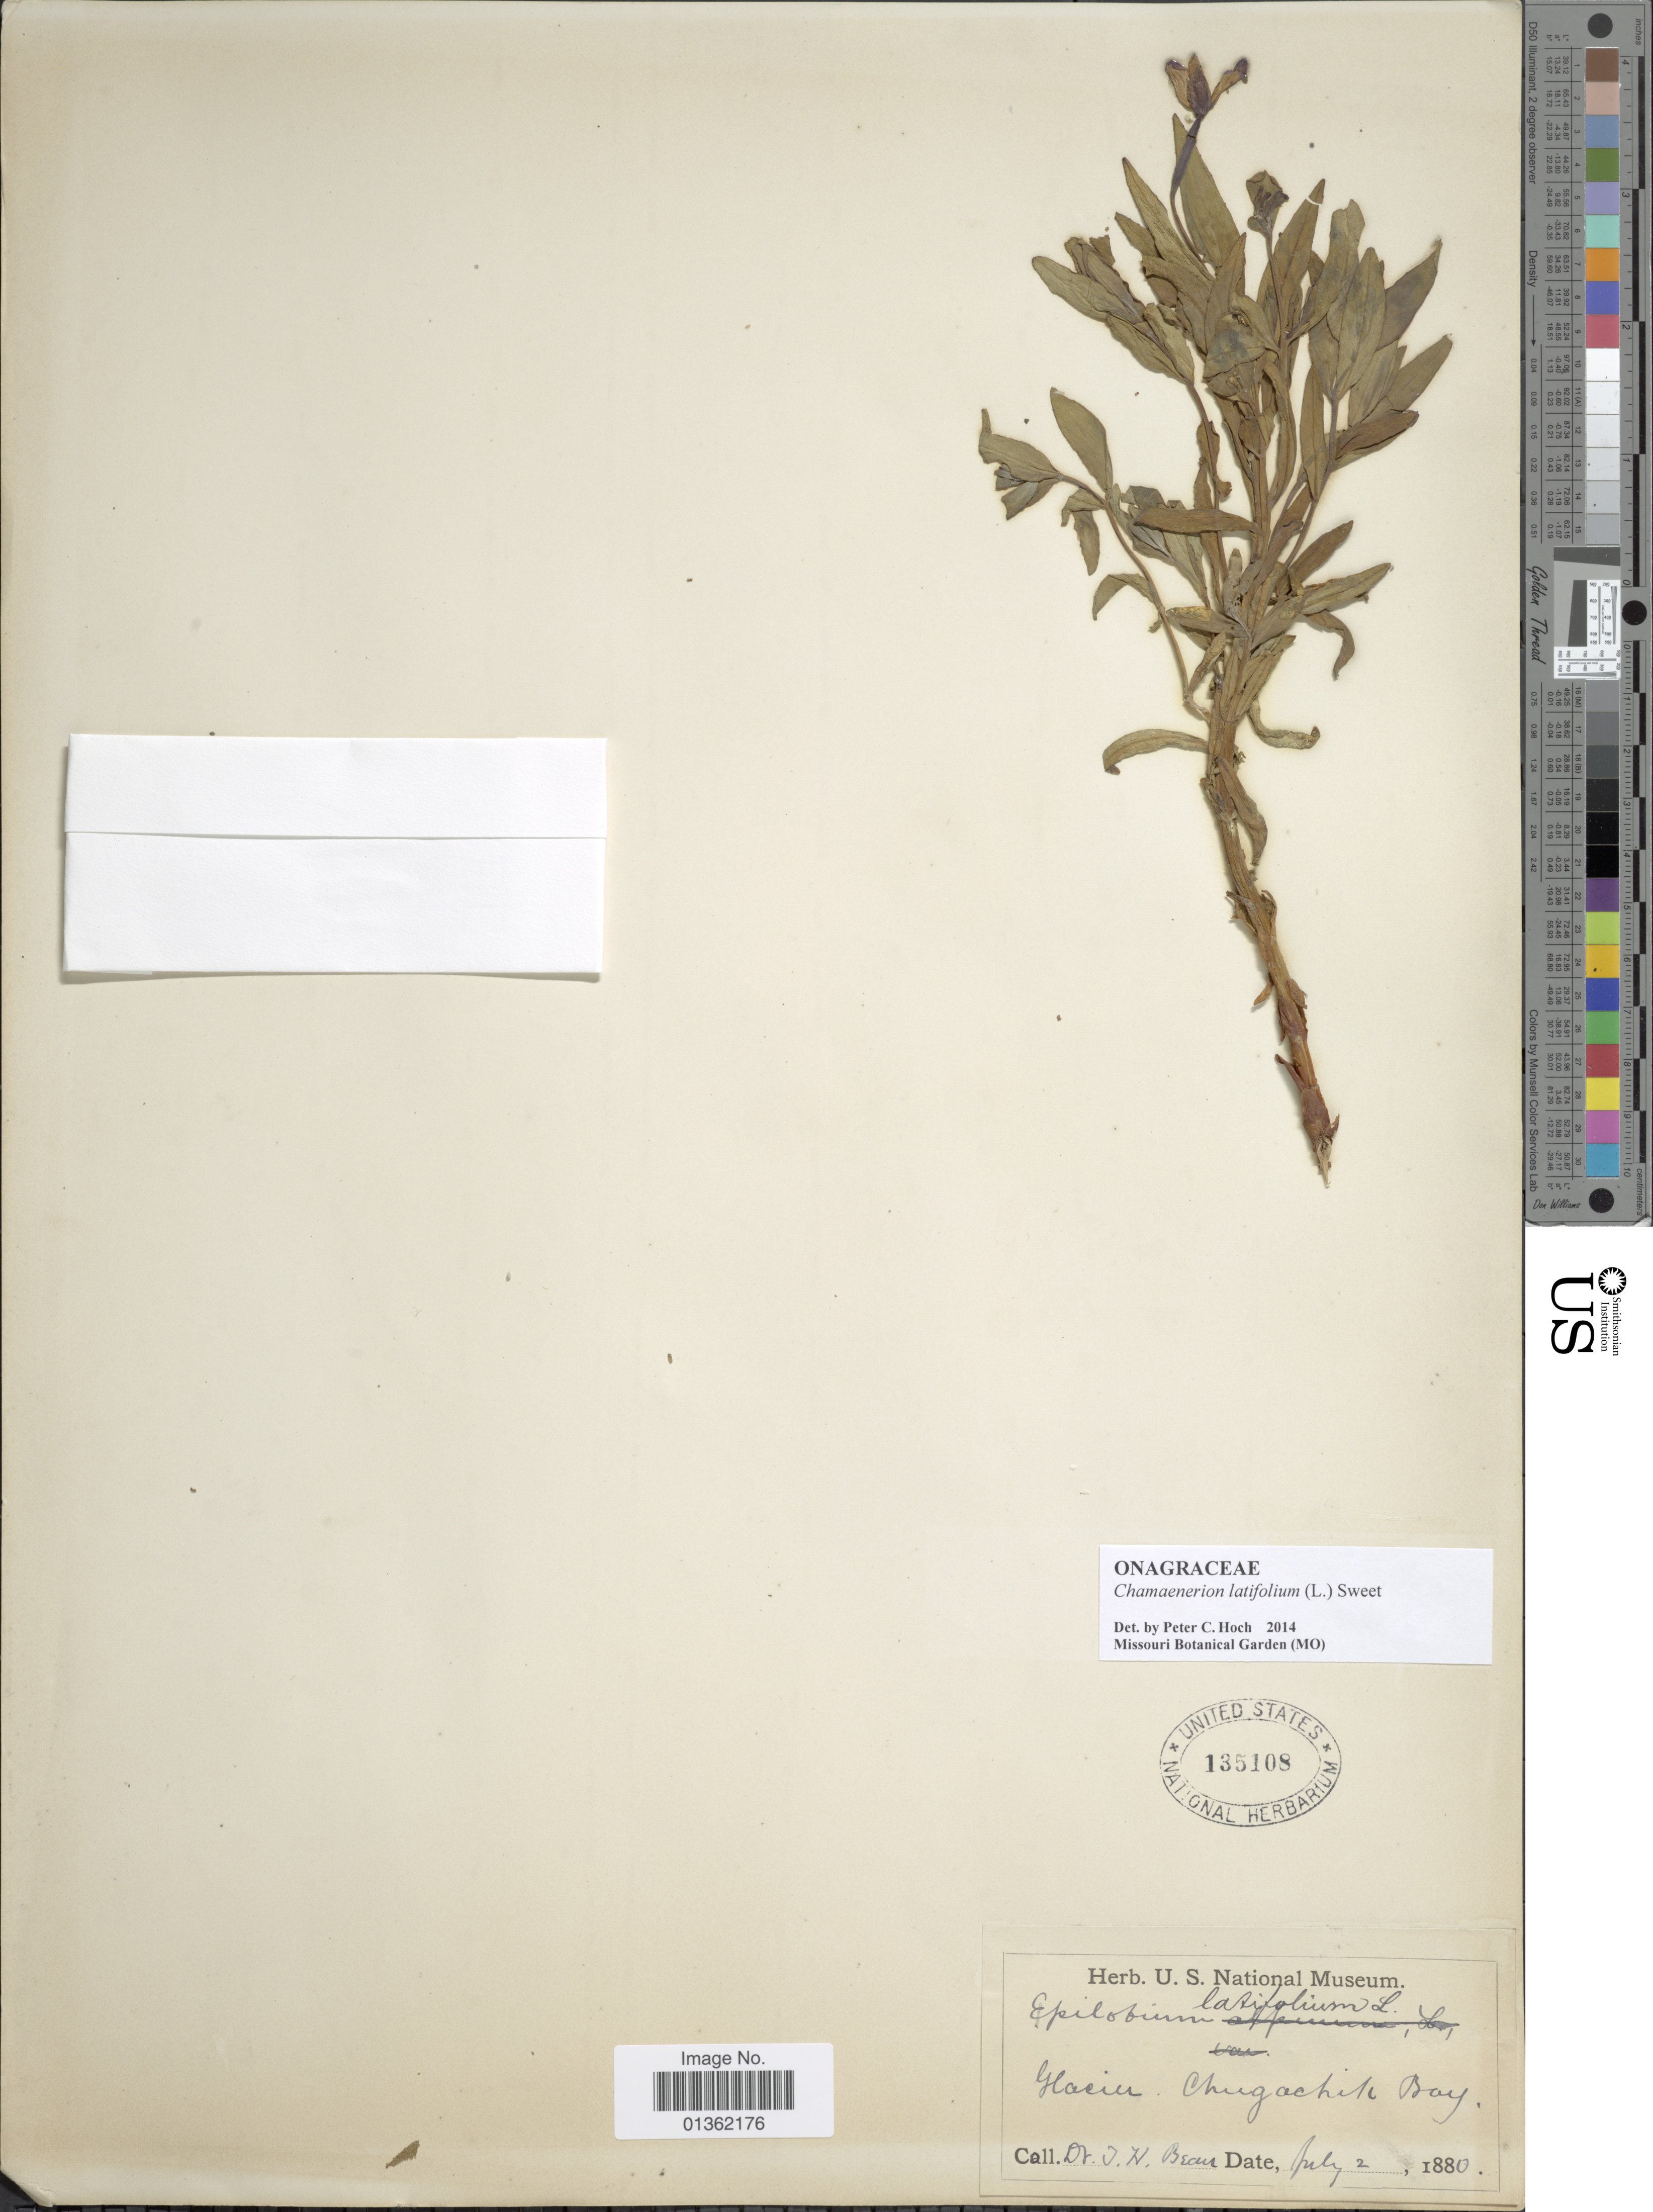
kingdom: Plantae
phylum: Tracheophyta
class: Magnoliopsida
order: Myrtales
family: Onagraceae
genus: Chamaenerion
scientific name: Chamaenerion latifolium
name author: (L.) Th. Fr. & Lange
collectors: T. Bean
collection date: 1880-07-02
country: United States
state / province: Alaska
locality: Glacier. Chugachik Bay.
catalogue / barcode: US 135108